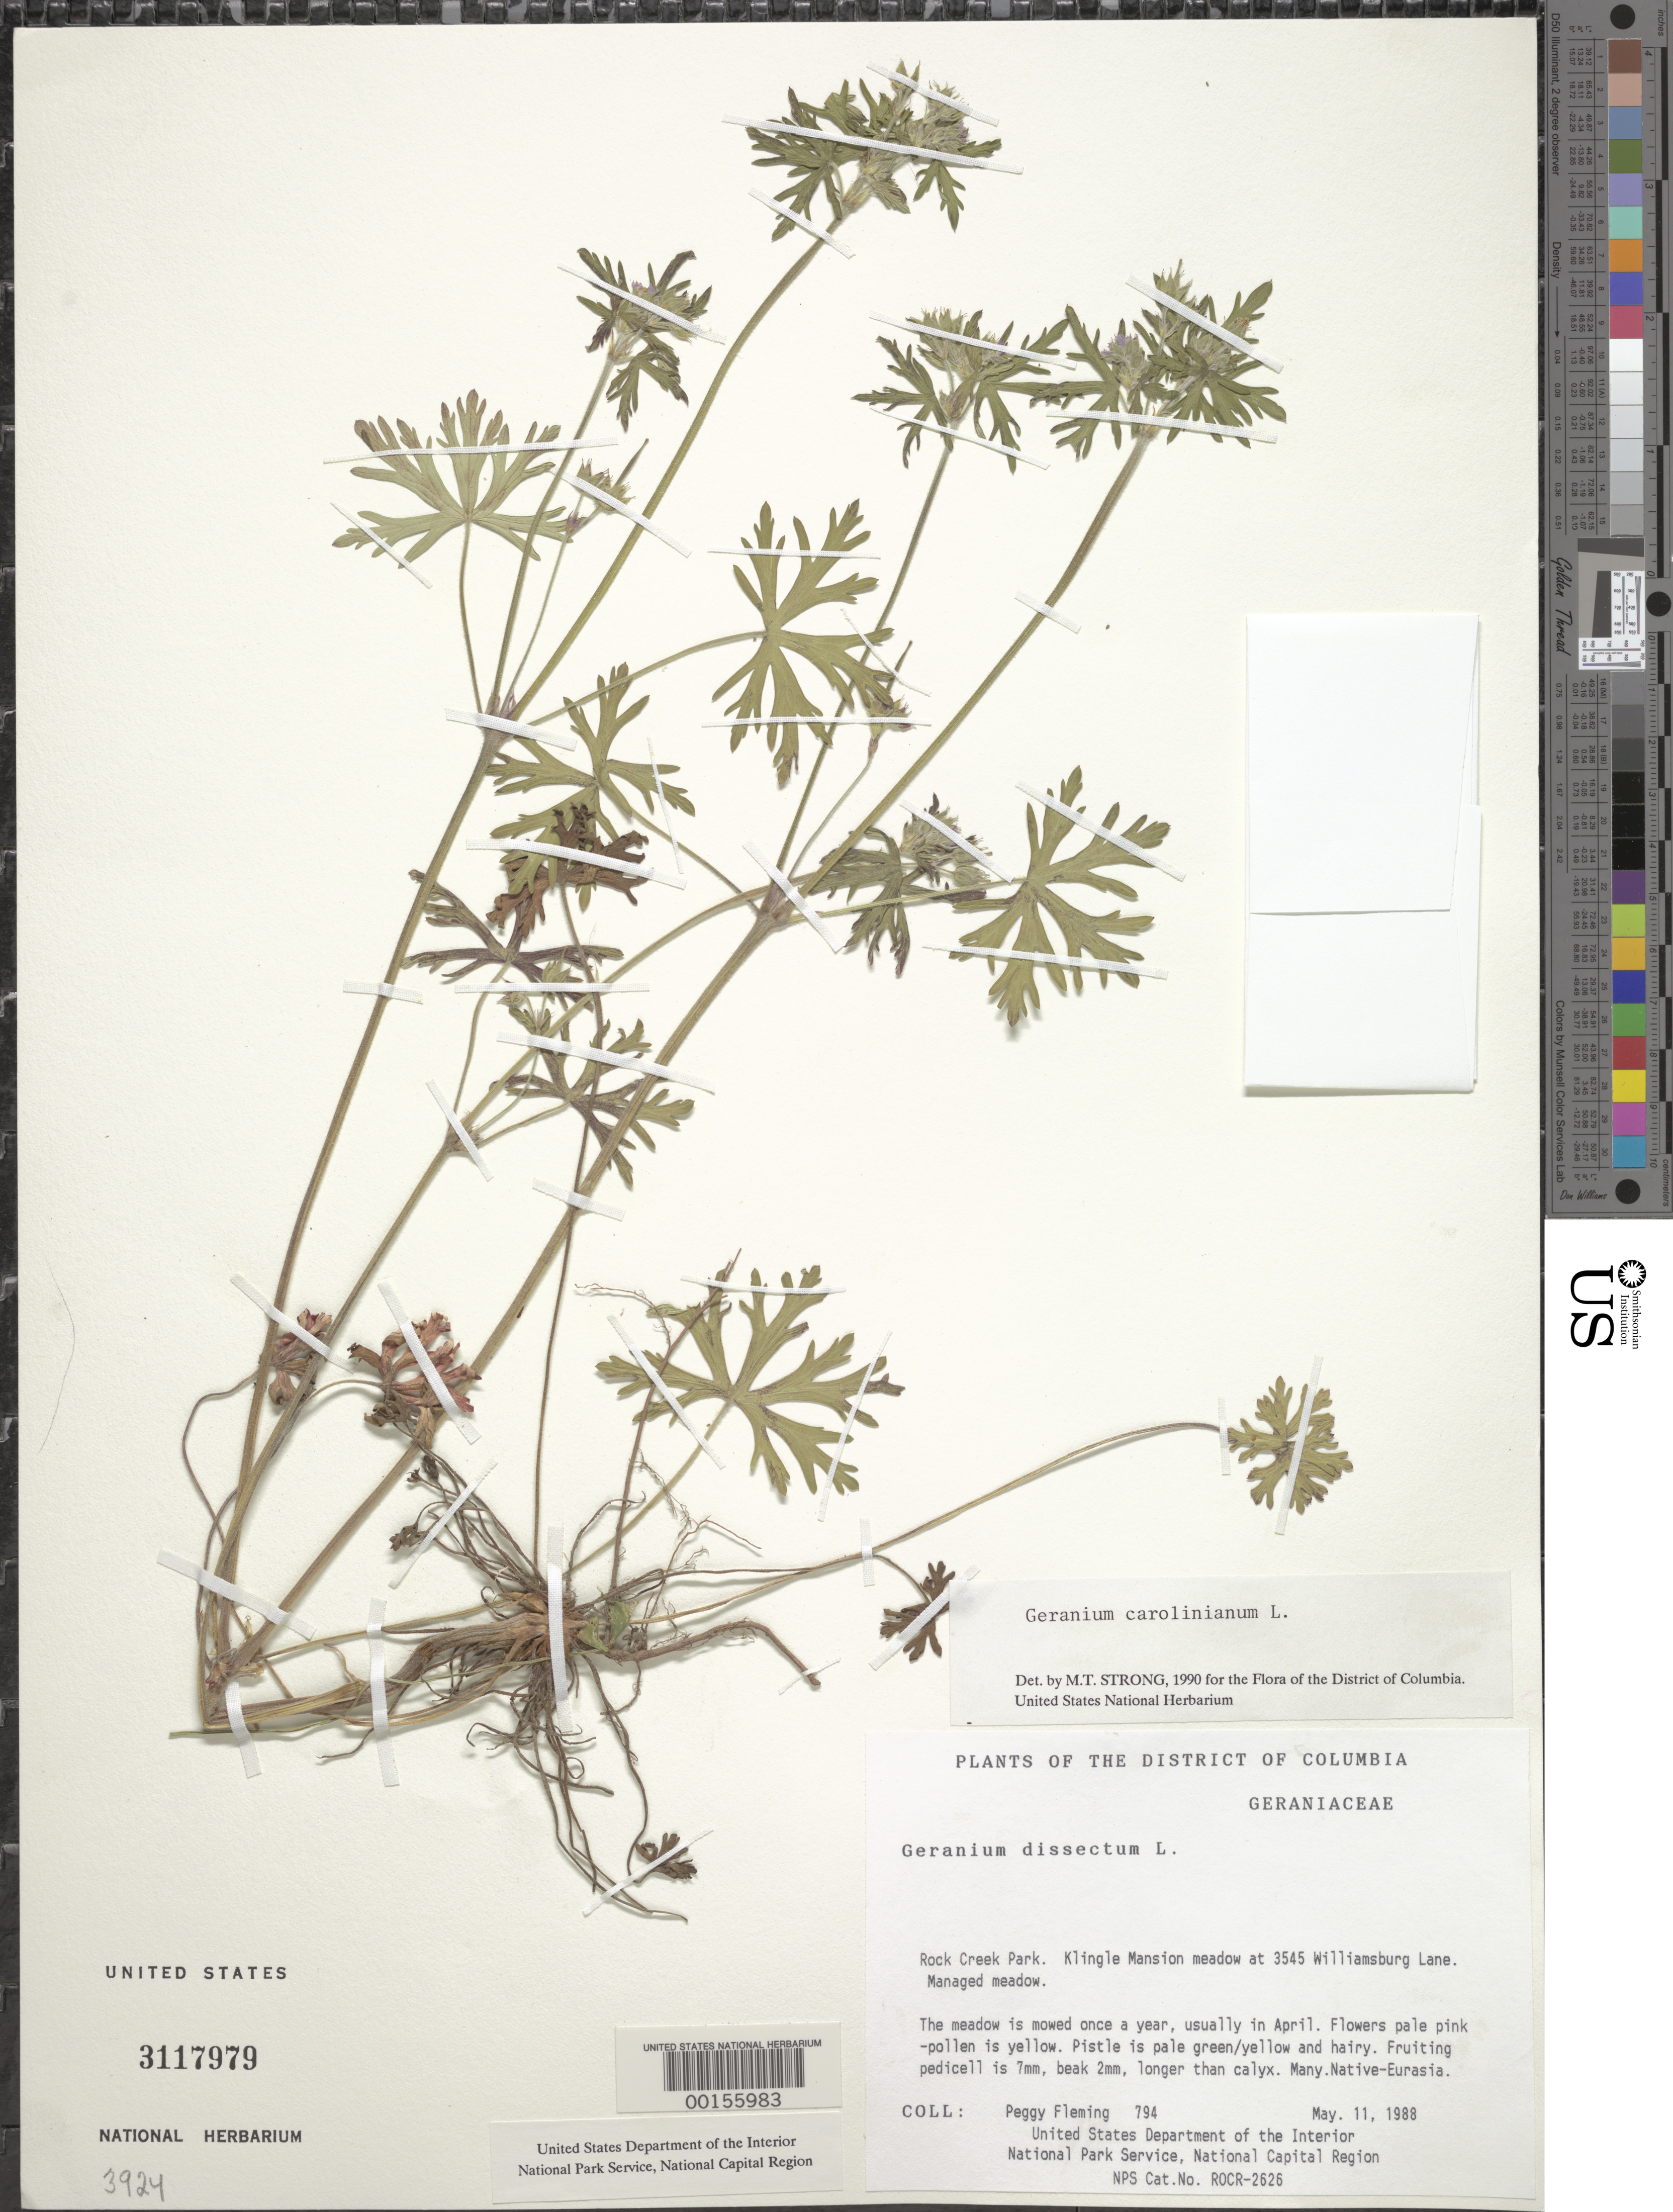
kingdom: Plantae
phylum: Tracheophyta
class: Magnoliopsida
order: Geraniales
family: Geraniaceae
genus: Geranium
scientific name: Geranium carolinianum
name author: L.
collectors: P. Fleming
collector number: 794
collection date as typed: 11 May 1988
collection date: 1988-05-11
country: United States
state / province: District of Columbia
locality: Rock Creek Park, Klingle Mansion, 3545 Williamsburg Lane Rock Creek Park and vicinity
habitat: Managed meadow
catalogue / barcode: US 3117979